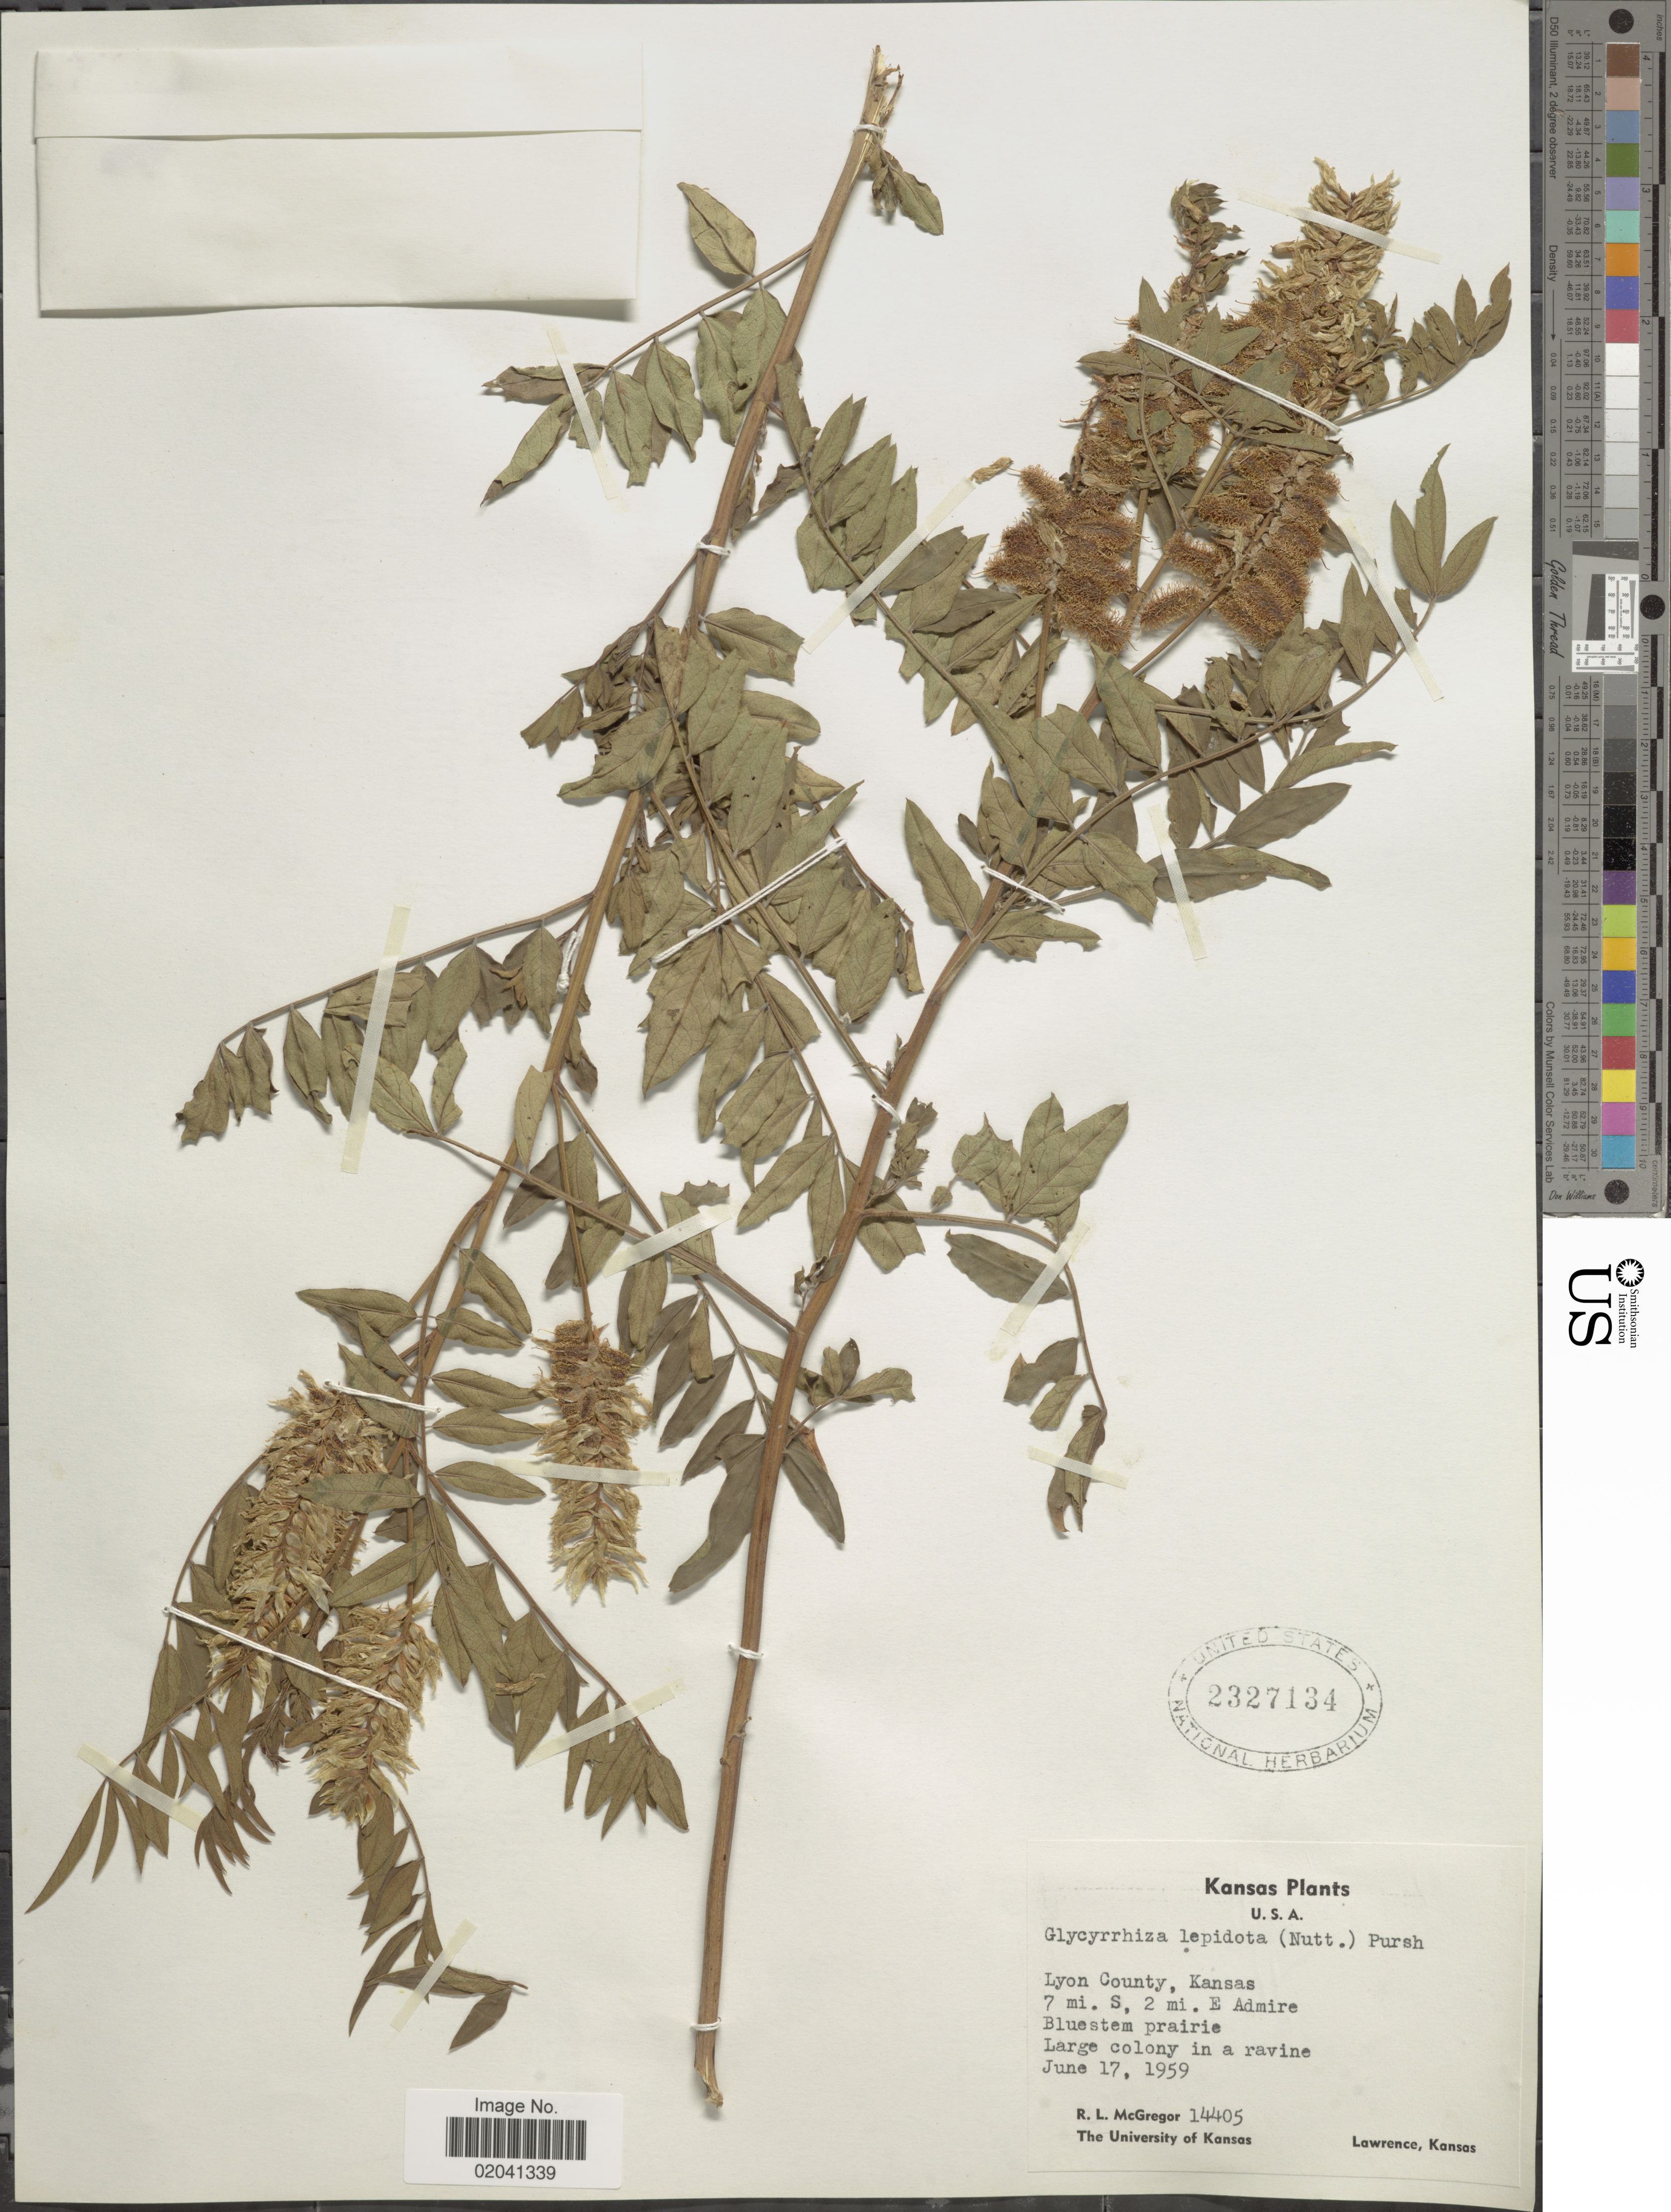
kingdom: Plantae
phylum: Tracheophyta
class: Magnoliopsida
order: Fabales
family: Fabaceae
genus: Glycyrrhiza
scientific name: Glycyrrhiza lepidota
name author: Pursh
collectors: R. McGregor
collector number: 14405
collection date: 1959-06-17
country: United States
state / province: Kansas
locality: Lyon County. 7 mi. S, 2 mi. E Admire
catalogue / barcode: US 2327134